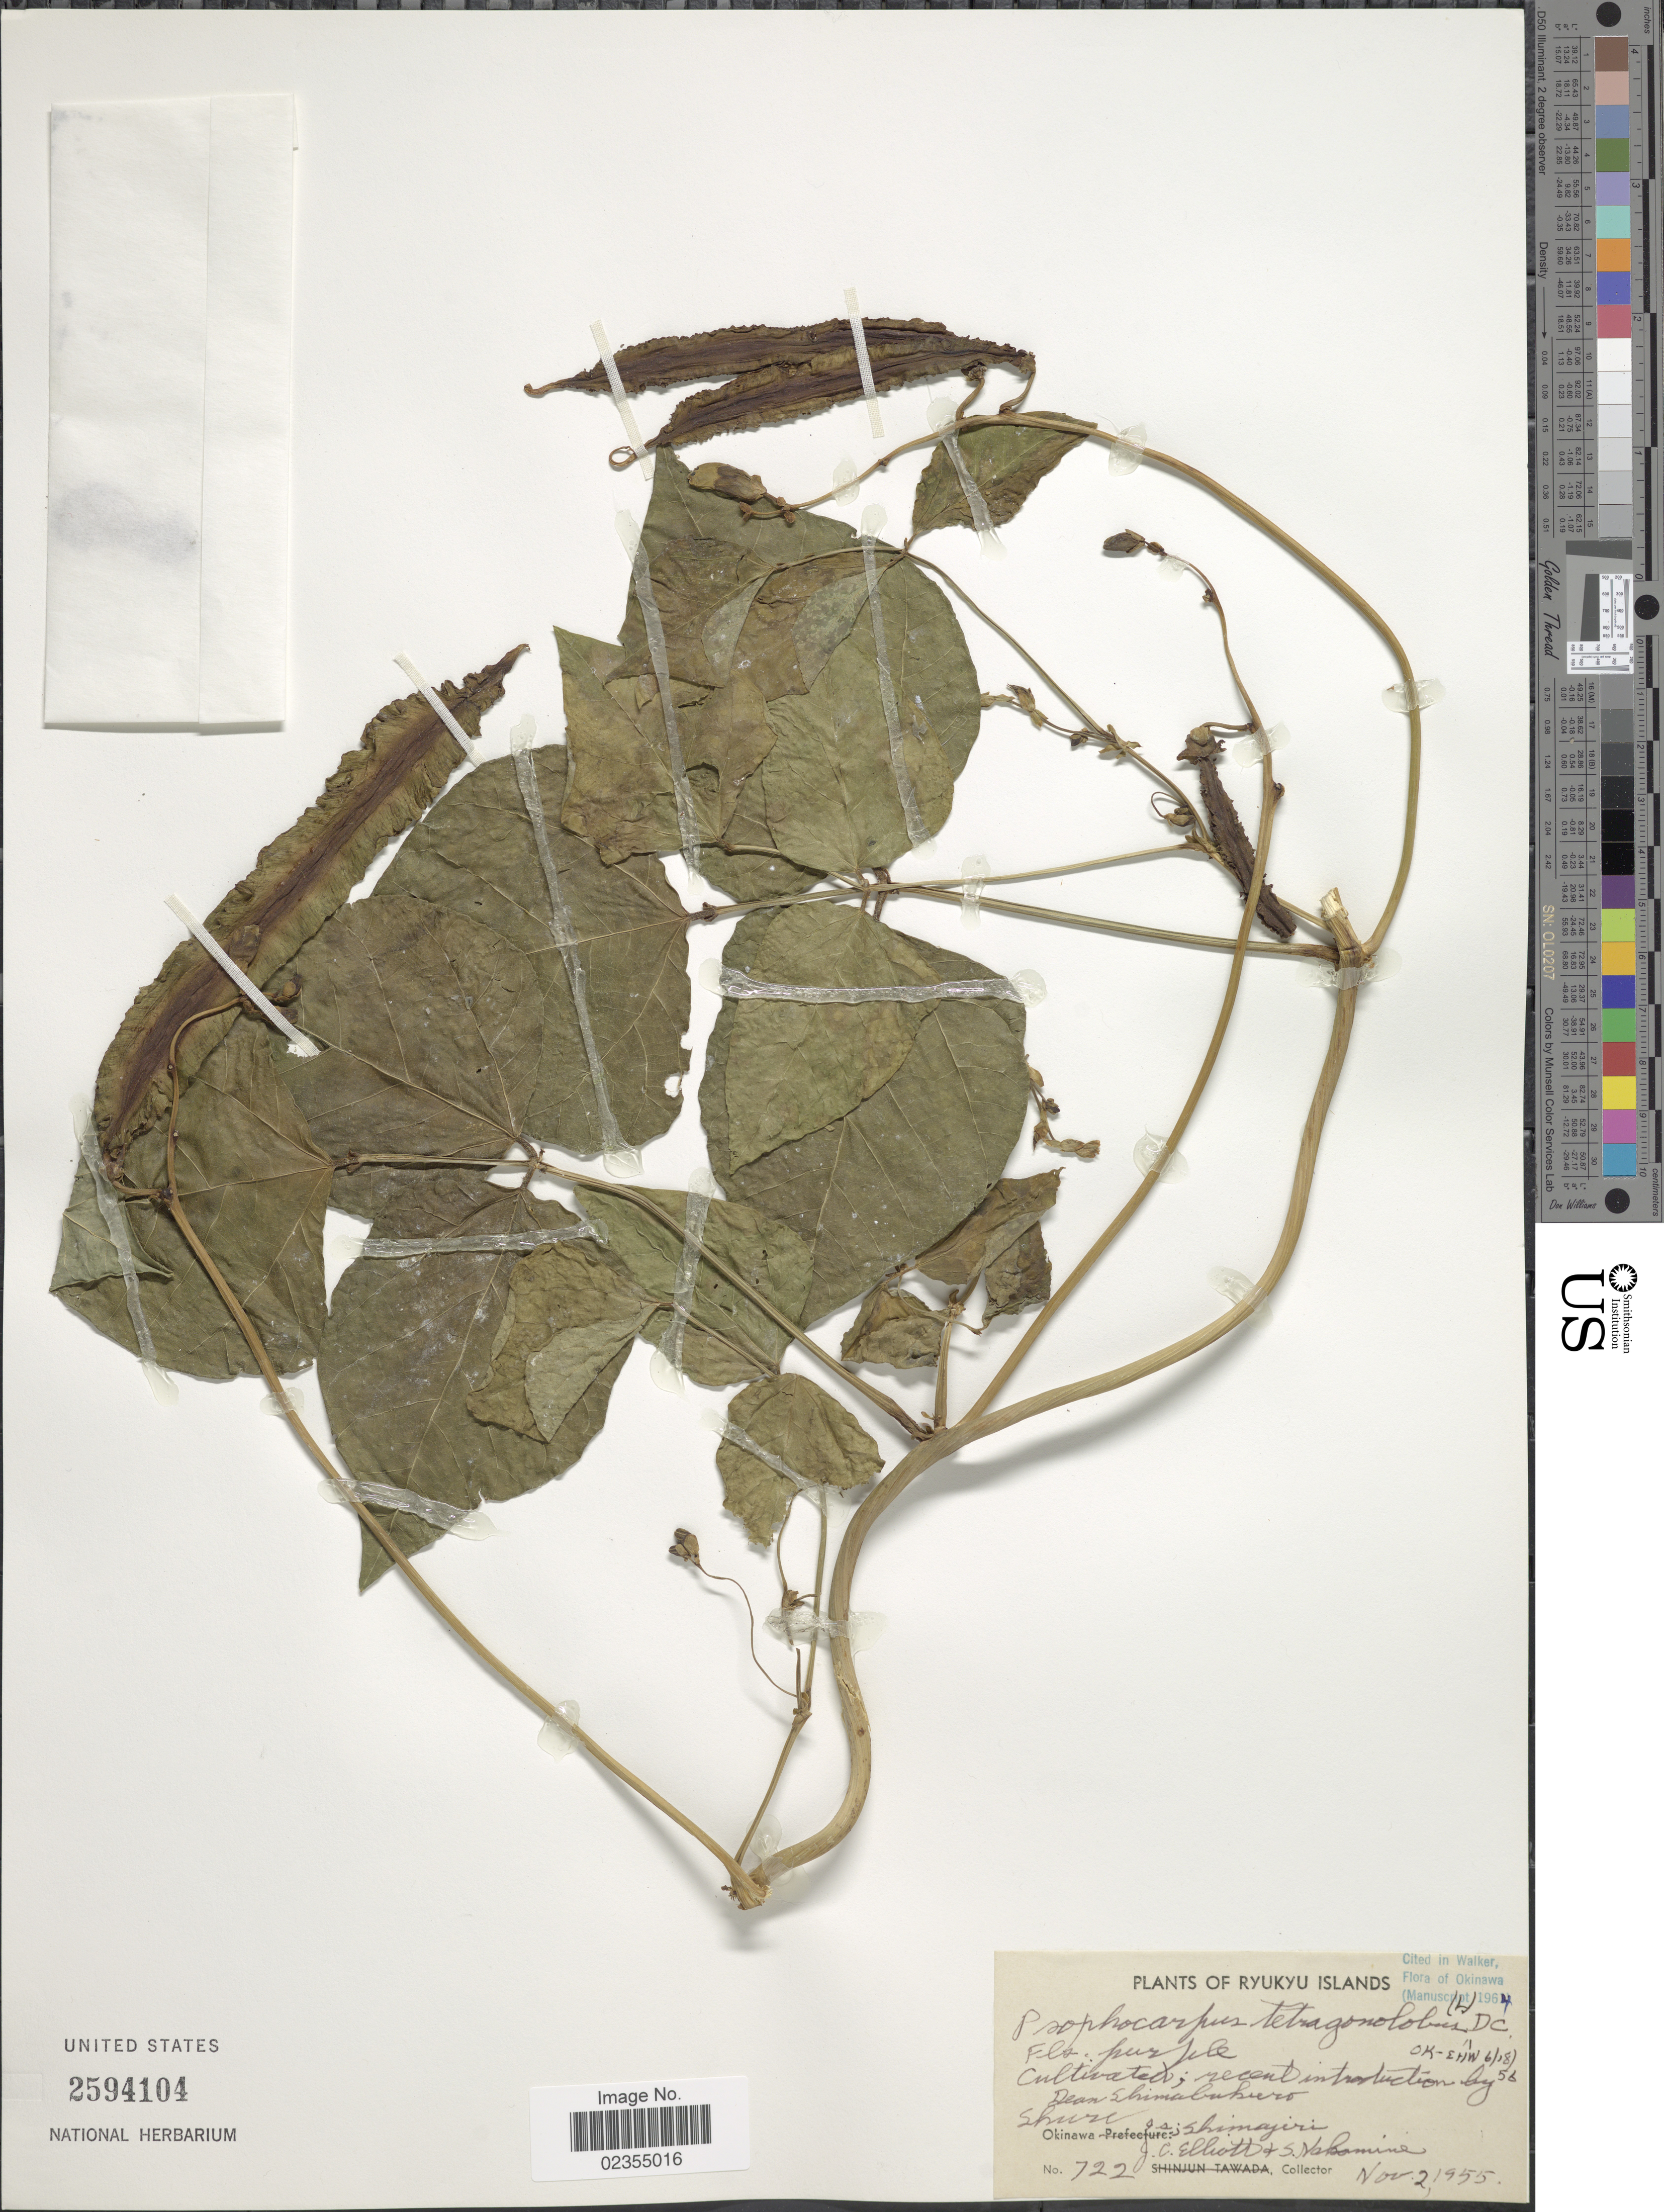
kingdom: Plantae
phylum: Tracheophyta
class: Magnoliopsida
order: Fabales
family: Fabaceae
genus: Psophocarpus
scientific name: Psophocarpus tetragonolobus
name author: (L.) DC.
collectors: J. C. Elliott & S. Nakamine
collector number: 722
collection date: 1955-11-02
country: Japan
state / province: Okinawa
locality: Okinawa Is; Shimajiri. Ryukyu Islands.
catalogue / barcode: US 2594104